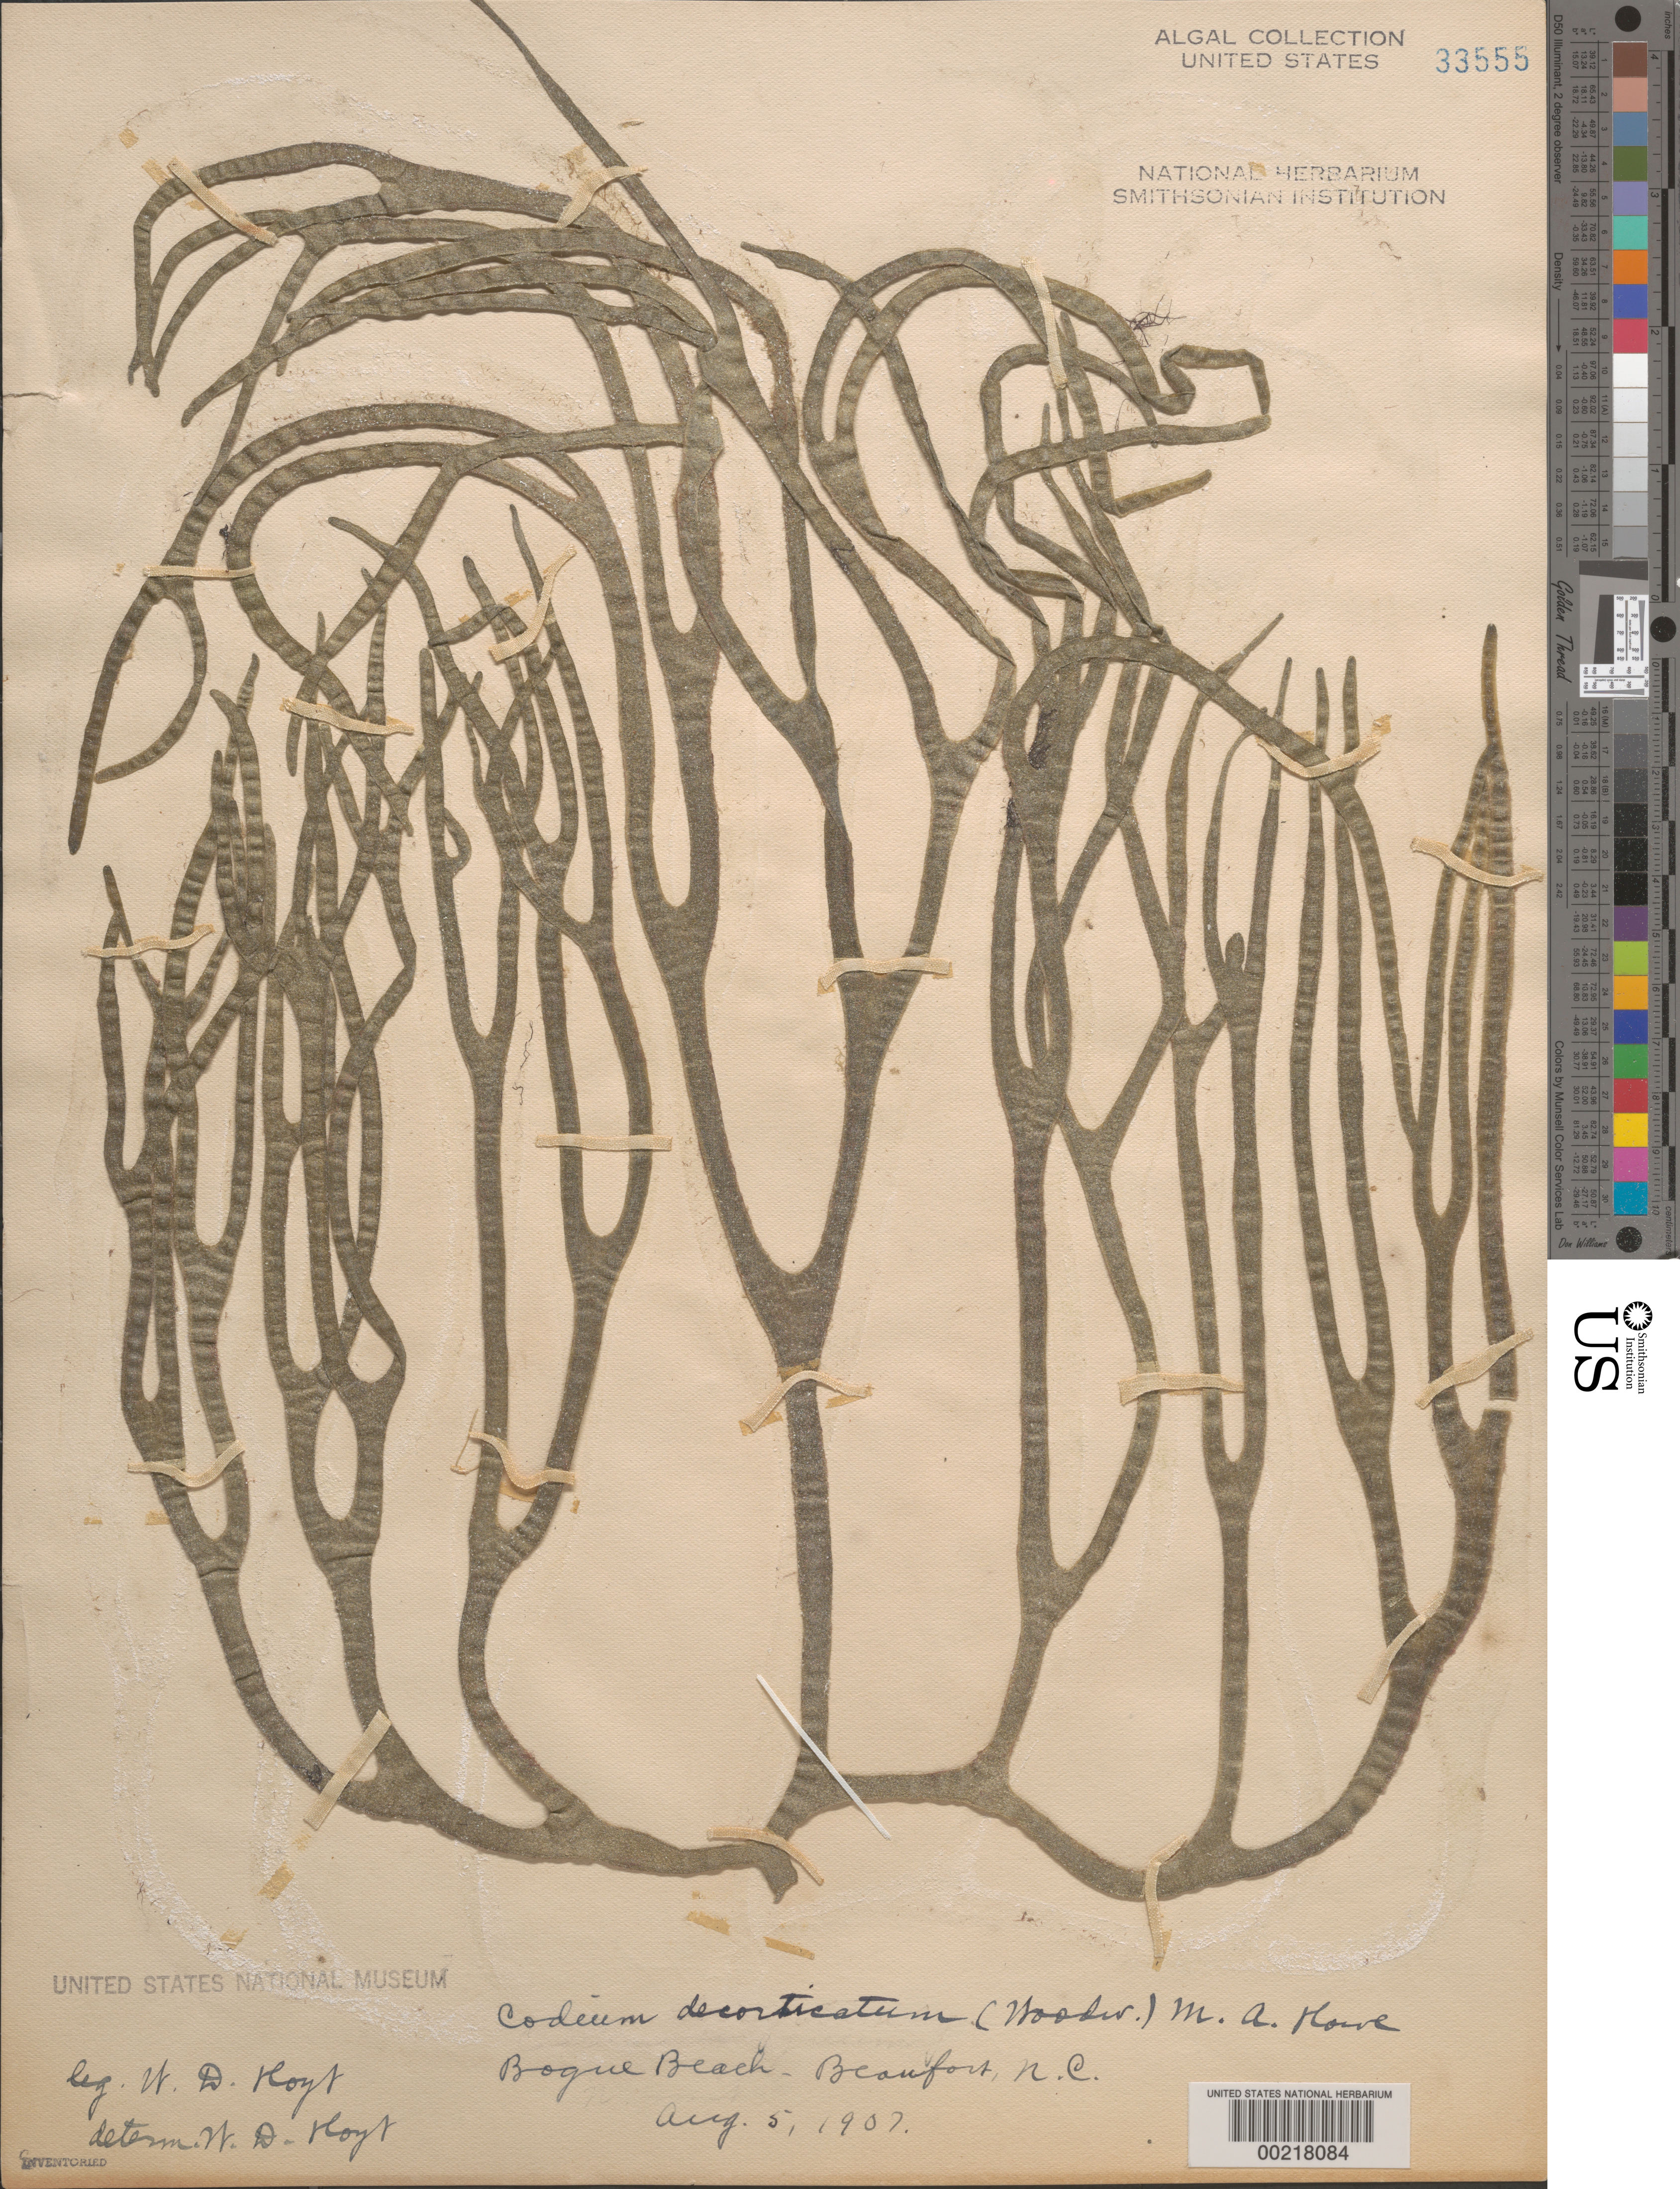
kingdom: Plantae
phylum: Chlorophyta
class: Ulvophyceae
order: Bryopsidales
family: Codiaceae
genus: Codium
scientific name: Codium decorticatum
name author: (Woodw.) M. Howe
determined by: Hoyt, W. D.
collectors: W. D. Hoyt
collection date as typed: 05 Aug 1907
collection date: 1907-08-05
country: United States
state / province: North Carolina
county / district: Carteret County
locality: Beaufort, Bogue Beach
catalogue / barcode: US 33555